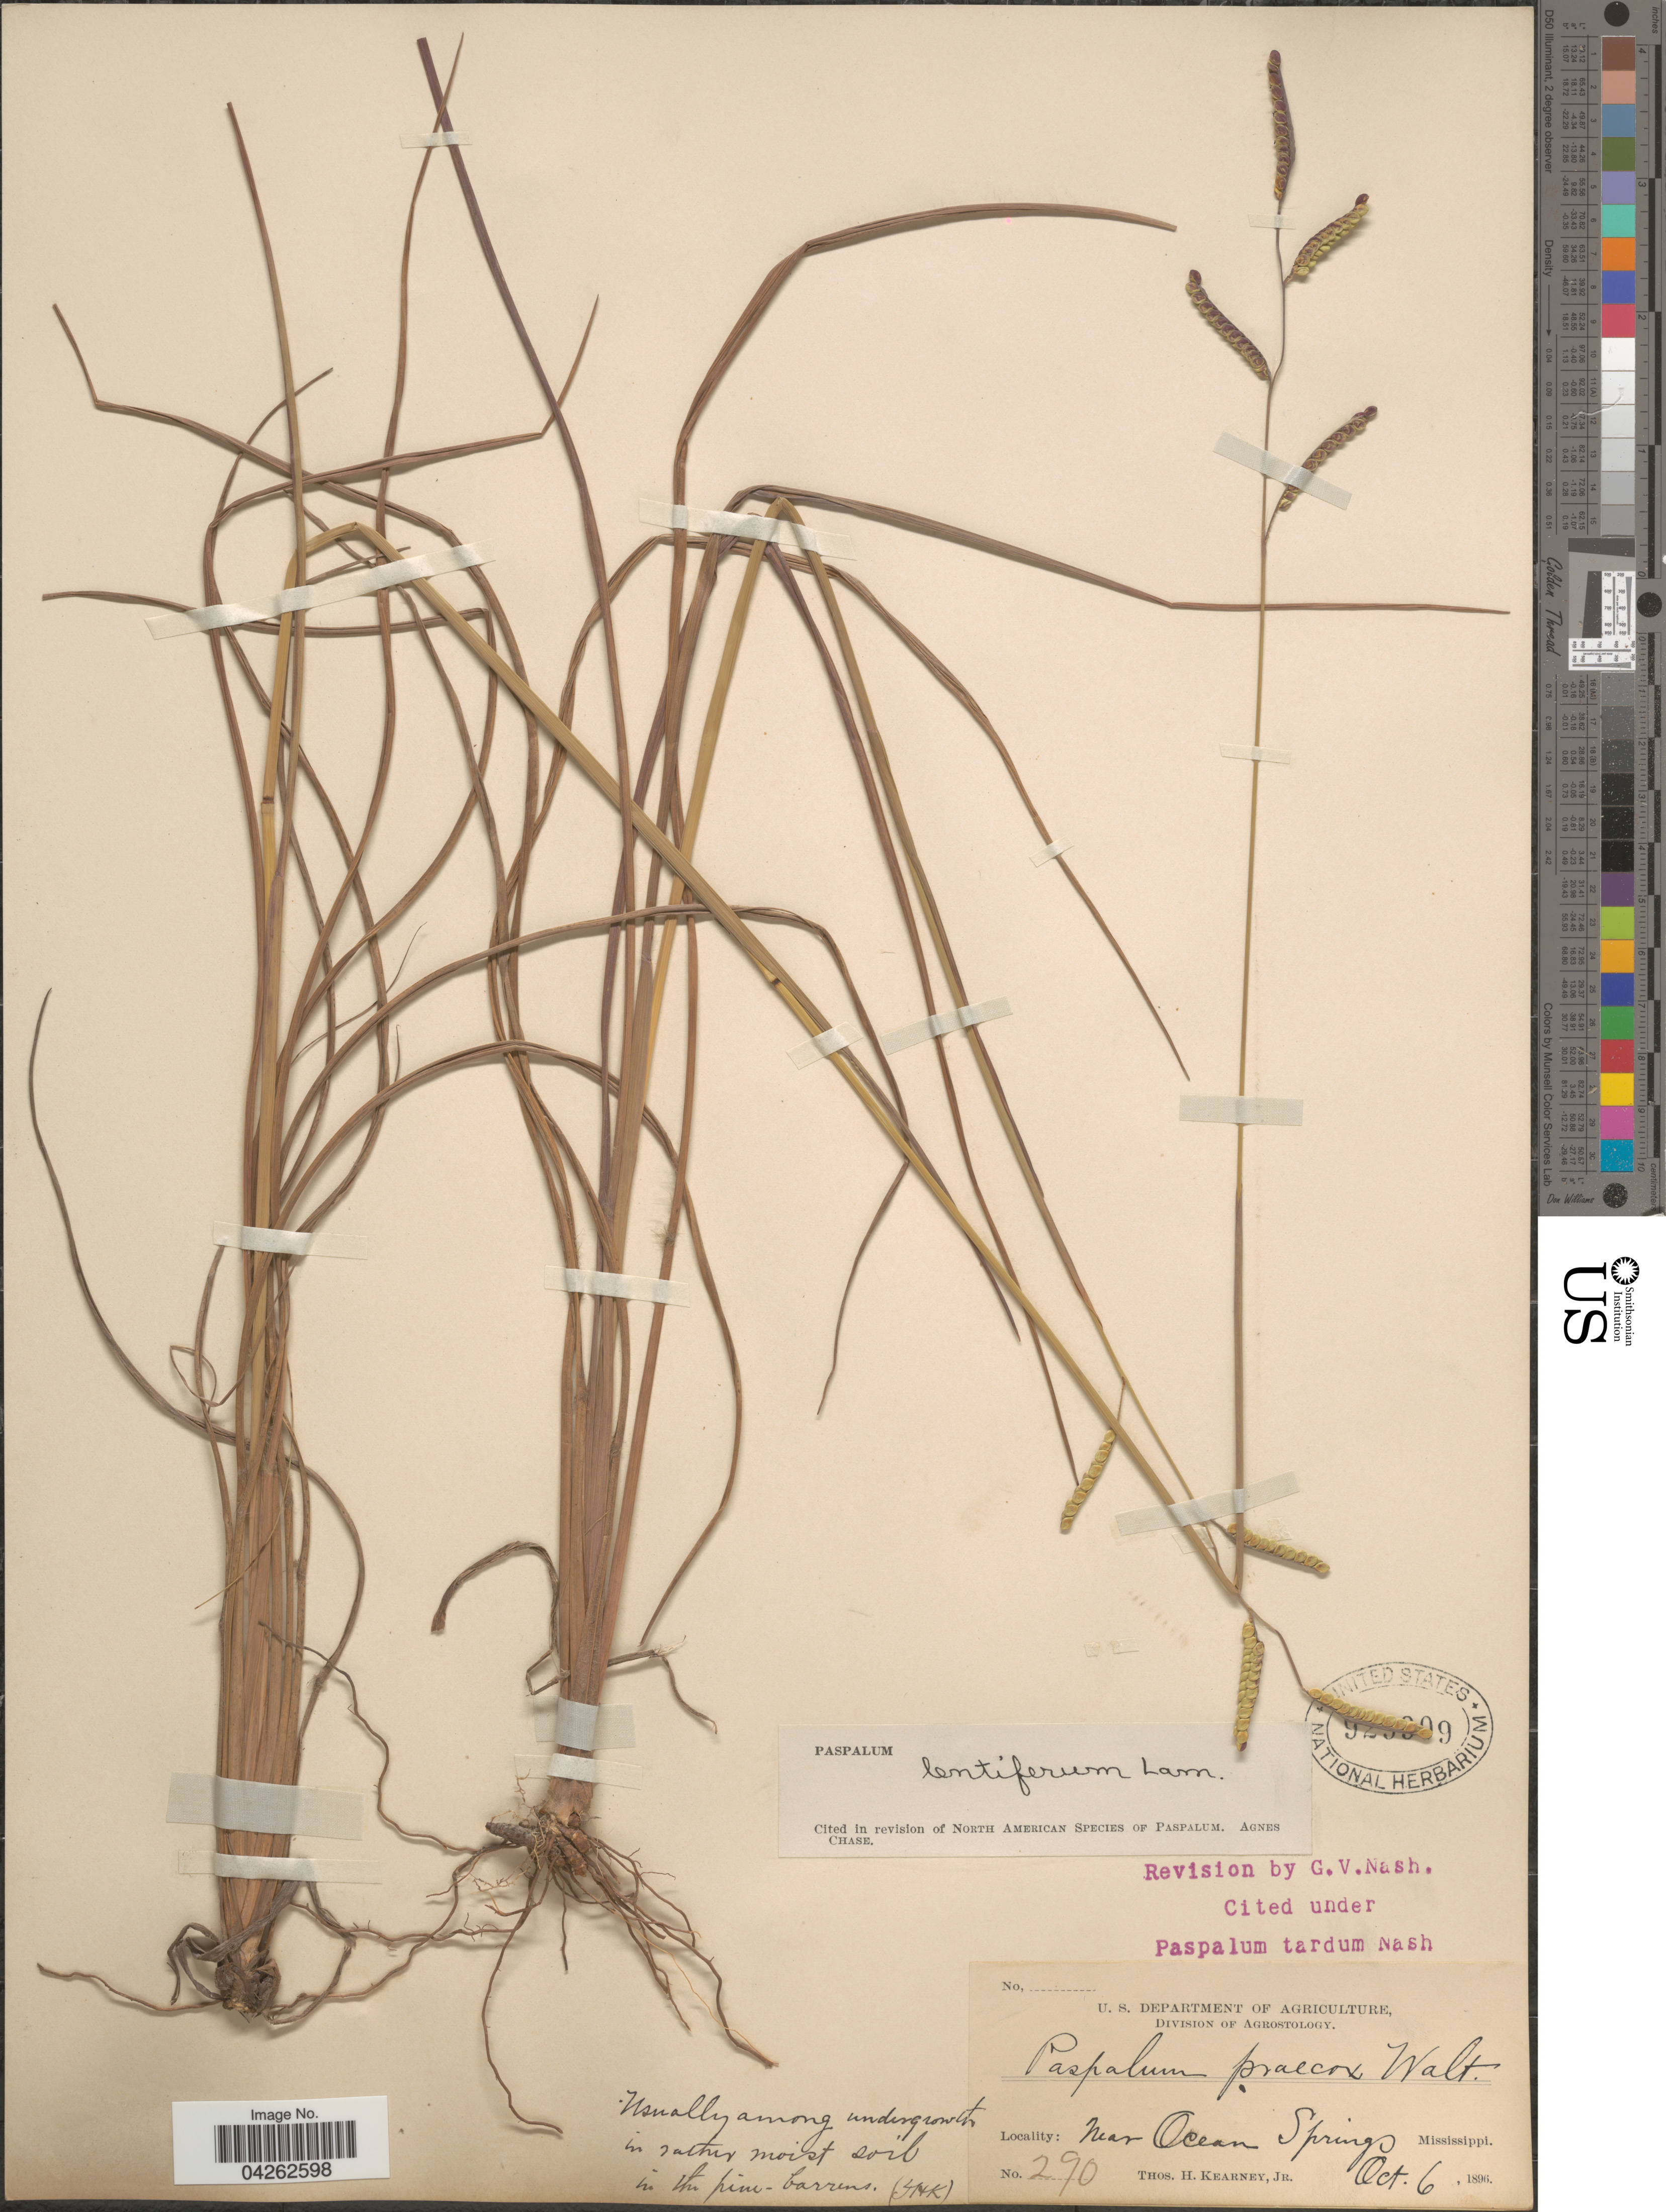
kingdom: Plantae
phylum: Tracheophyta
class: Liliopsida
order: Poales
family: Poaceae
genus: Paspalum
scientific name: Paspalum lentiferum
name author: Lam.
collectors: T. H. Kearney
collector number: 290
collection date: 1896-10-06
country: United States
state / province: Mississippi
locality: Near Ocean Springs.